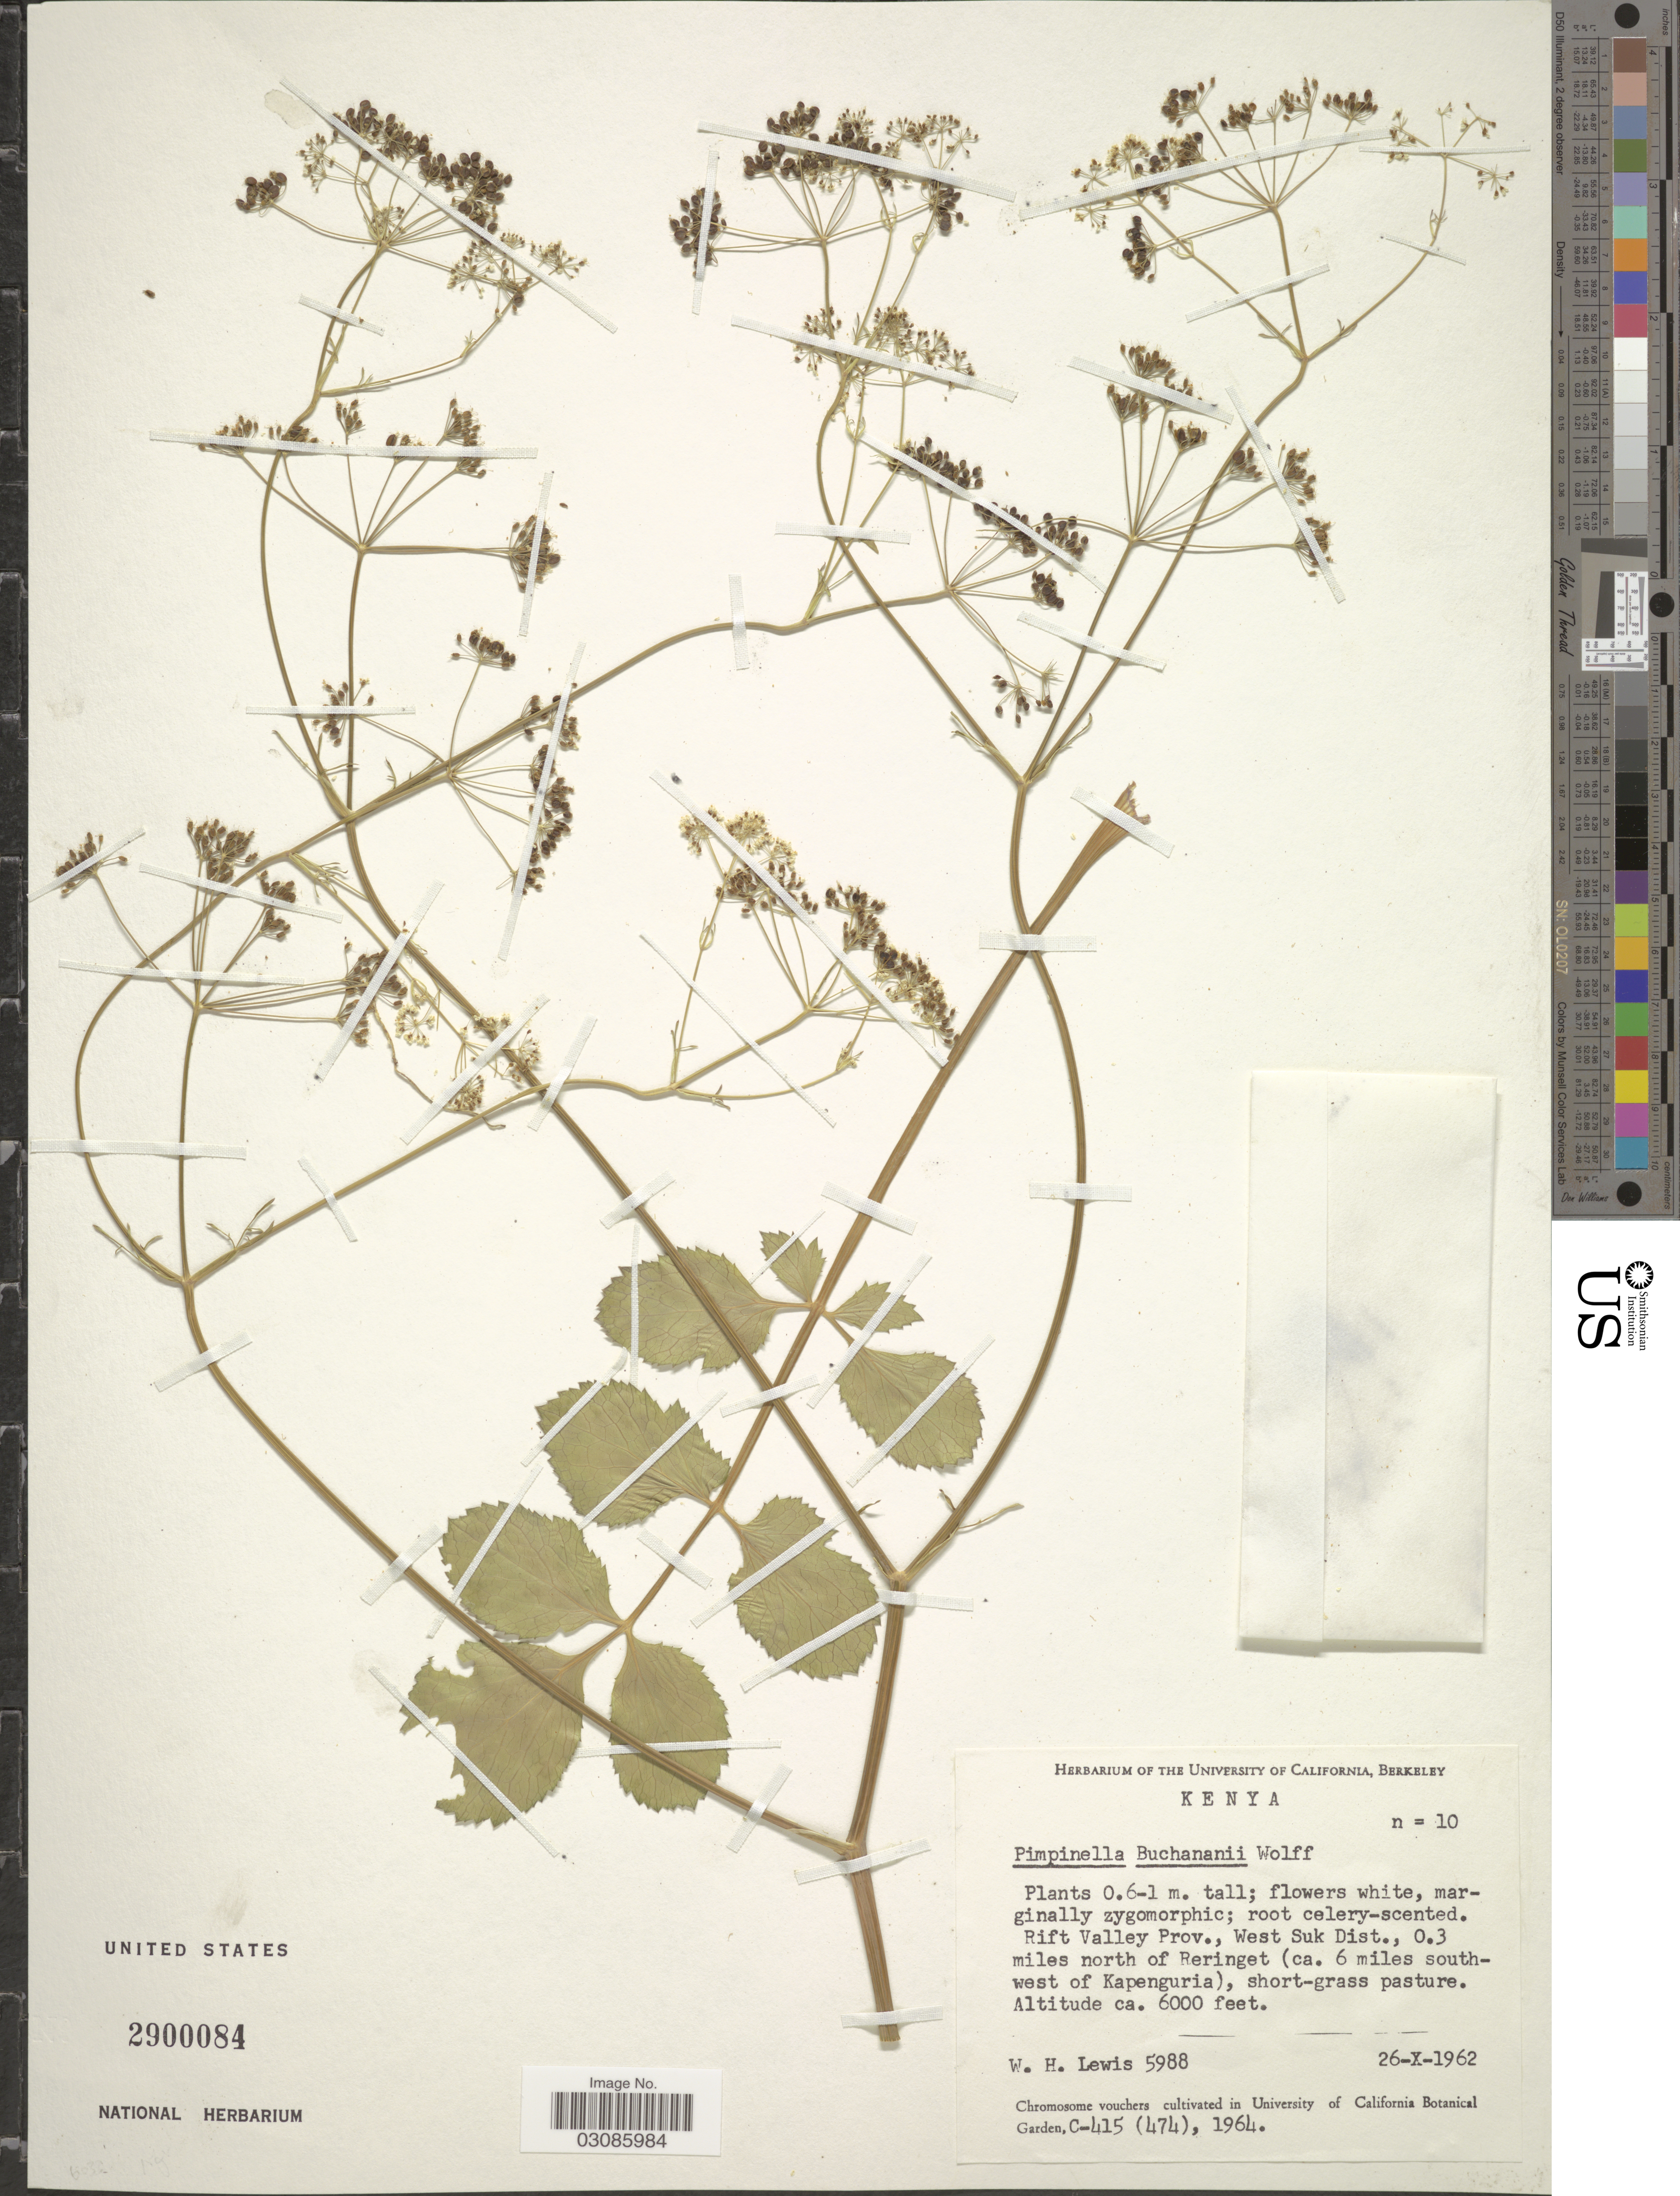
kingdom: Plantae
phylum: Tracheophyta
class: Magnoliopsida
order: Apiales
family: Apiaceae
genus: Pimpinella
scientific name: Pimpinella buchananii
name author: H. Wolff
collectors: W. H. Lewis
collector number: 5988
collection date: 1962-10-26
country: Kenya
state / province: West Pokot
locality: Rift Valley Prov., West Suk Dist., 0.3 miles north of Reringet (ca. 6 miles southwest of Kapenguria).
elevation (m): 1829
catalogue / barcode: US 2900084